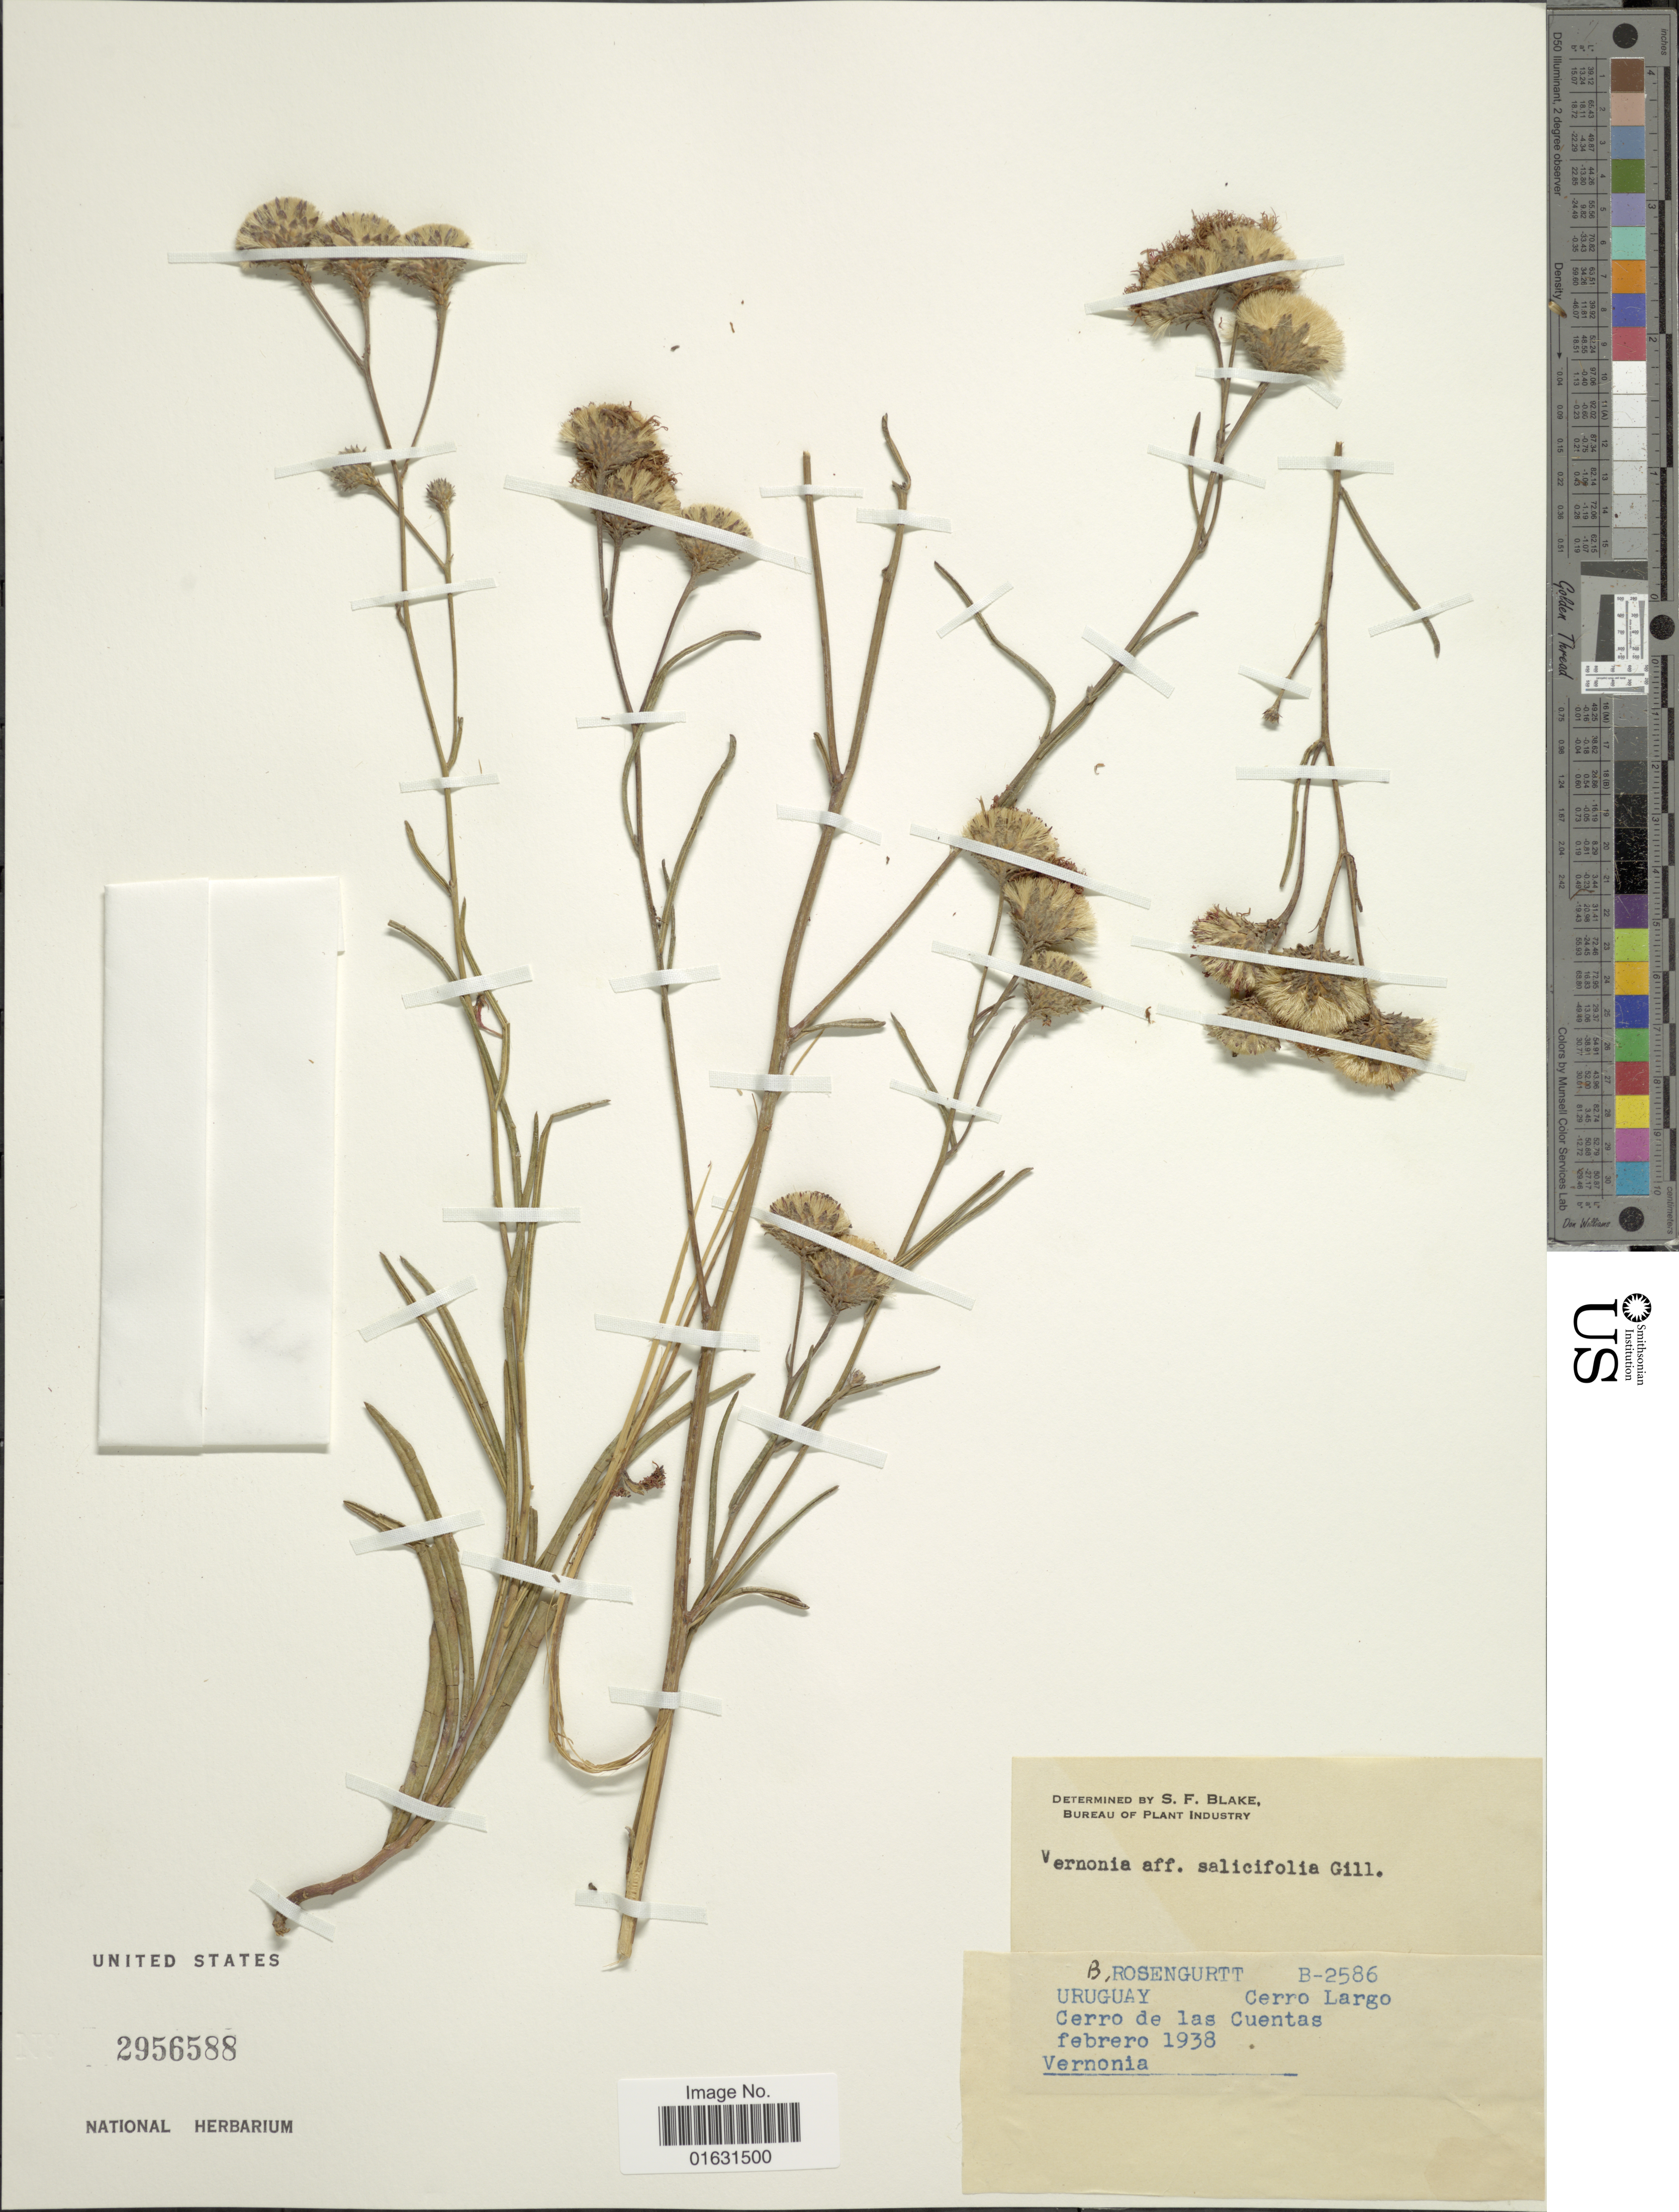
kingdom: Plantae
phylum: Tracheophyta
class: Magnoliopsida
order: Asterales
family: Asteraceae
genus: Lessingianthus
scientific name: Lessingianthus rubricaulis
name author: (Humb. & Bonpl.) H. Rob.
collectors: B. Rosengurtt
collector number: B-2586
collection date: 1938-02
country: Uruguay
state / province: Cerro Largo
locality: Cerro de las Cuentas, febrero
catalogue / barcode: US 2956588